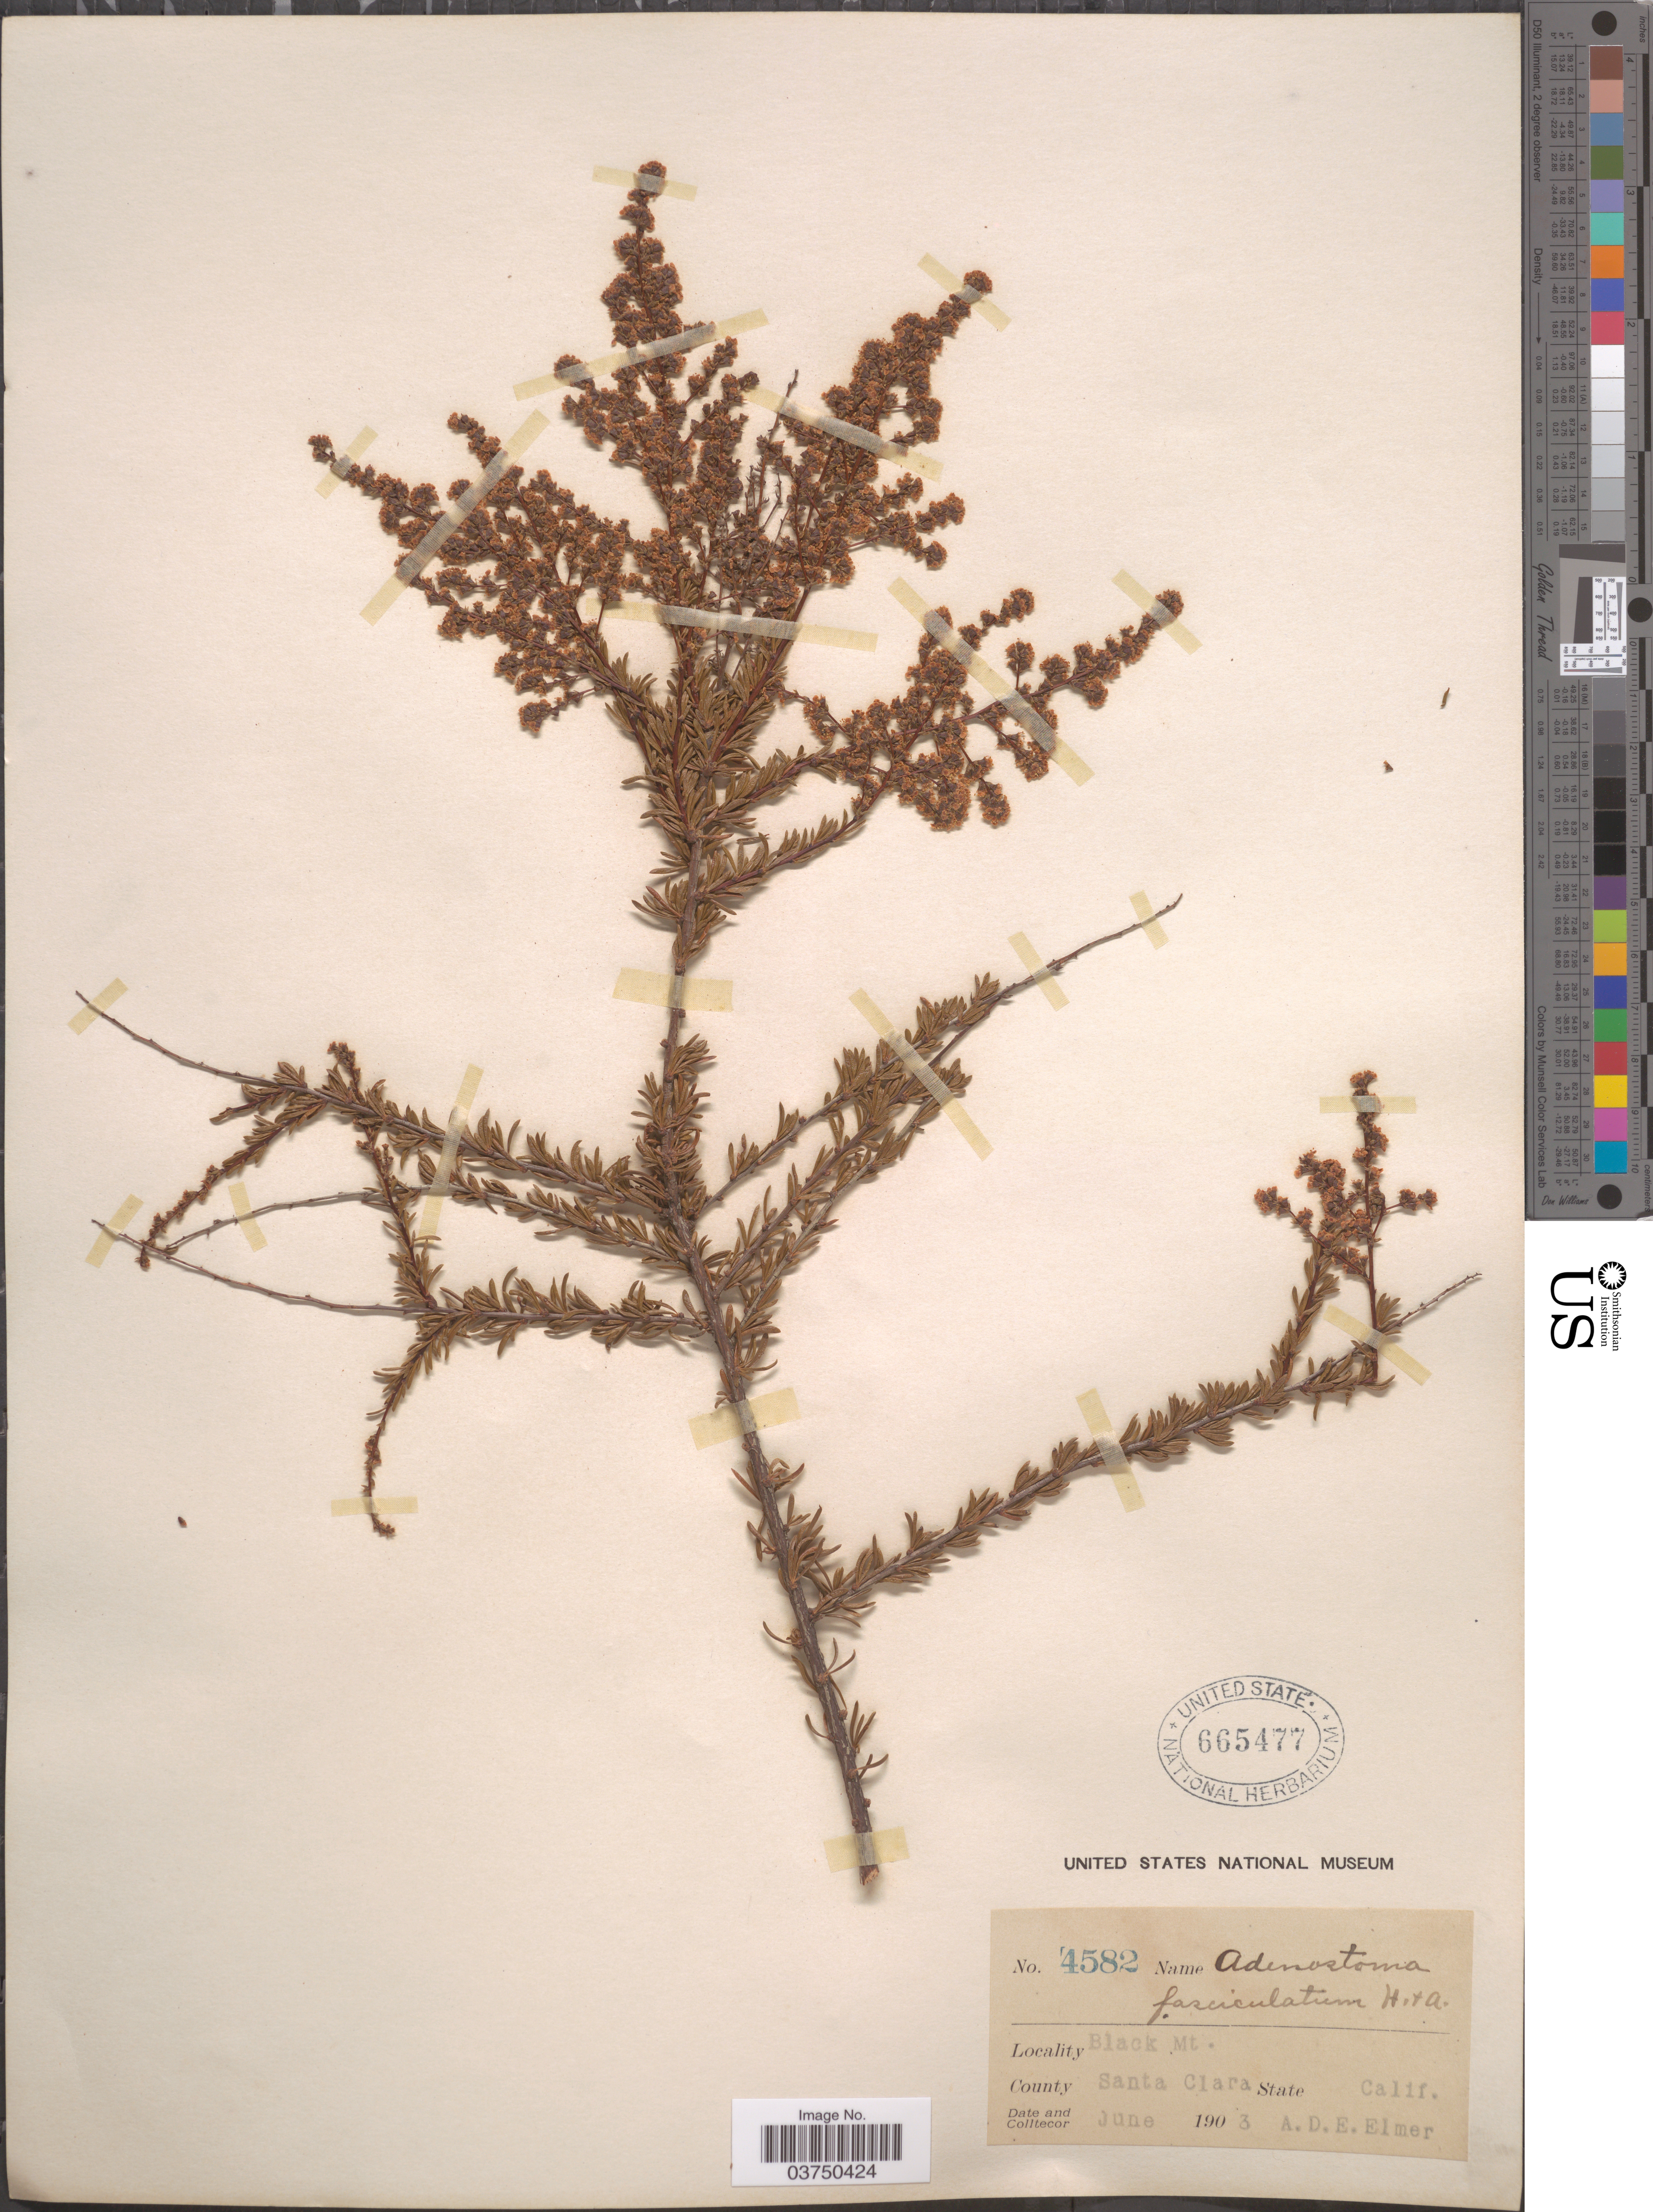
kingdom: Plantae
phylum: Tracheophyta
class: Magnoliopsida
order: Rosales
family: Rosaceae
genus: Adenostoma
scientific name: Adenostoma fasciculatum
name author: Hook. & Arn.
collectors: A. D. E. Elmer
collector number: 4582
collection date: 1903-06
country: United States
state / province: California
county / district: Santa Clara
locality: Black Mt. County Santa Clara.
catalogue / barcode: US 665477